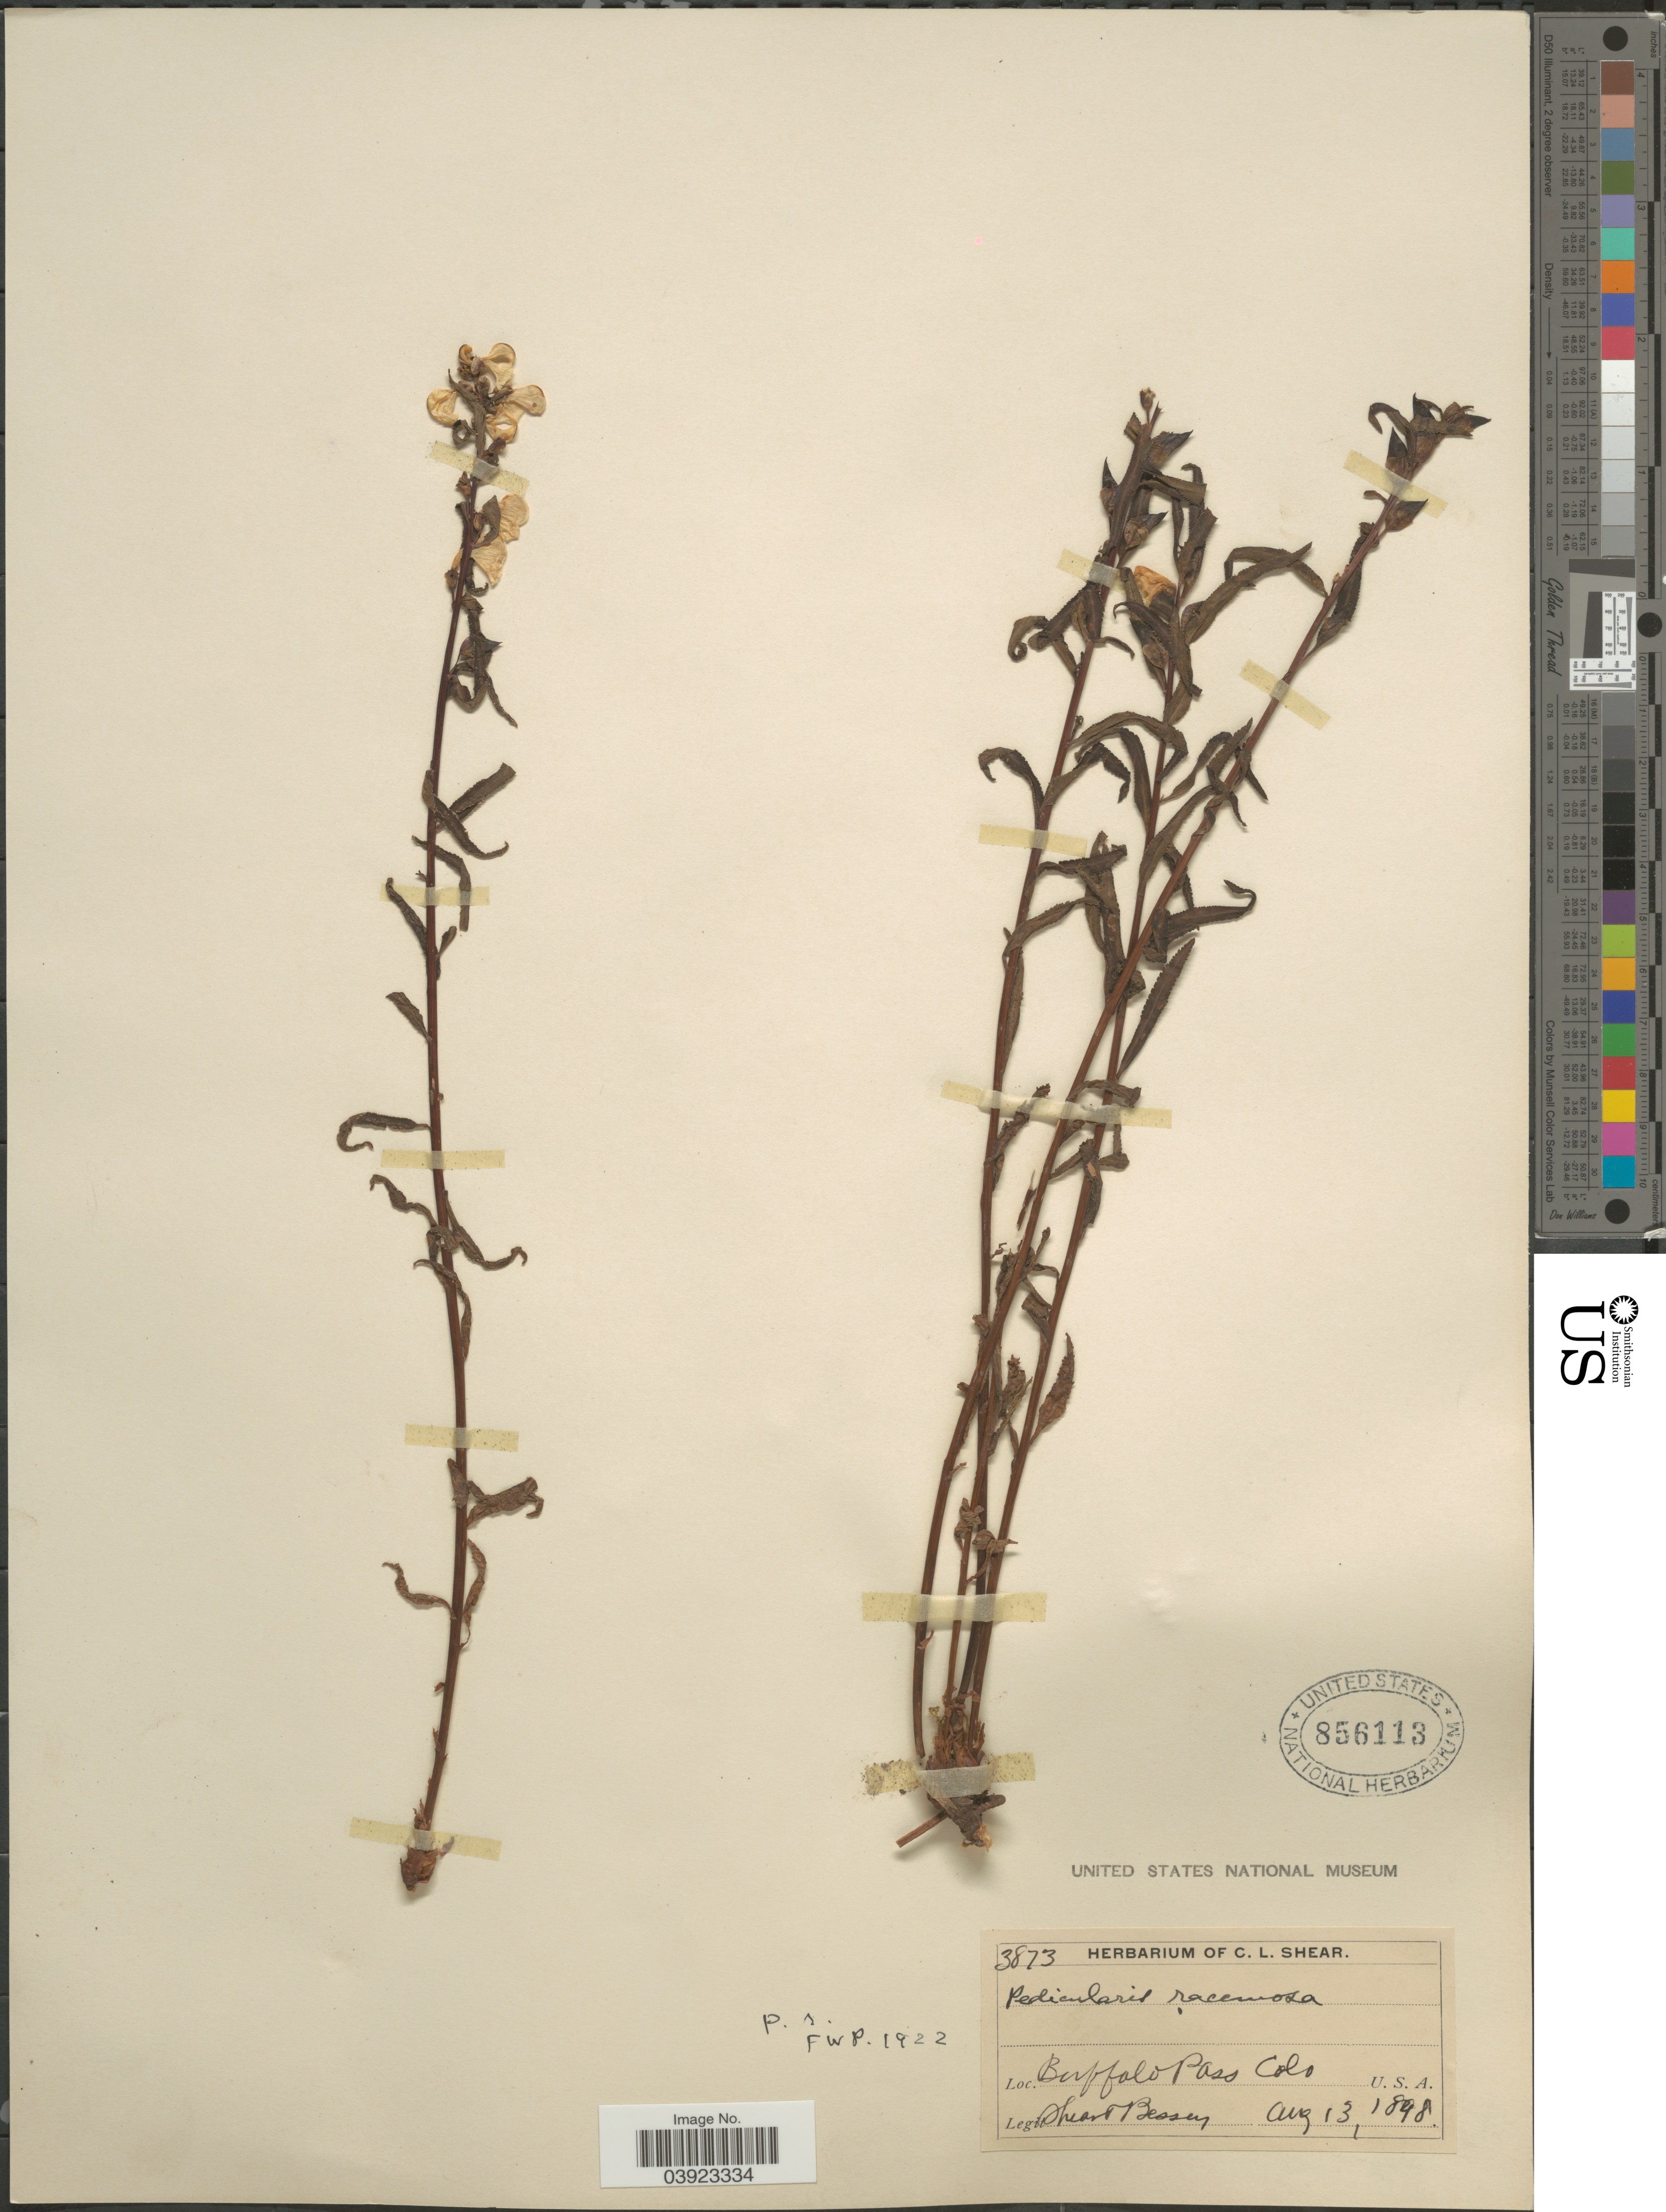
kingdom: Plantae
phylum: Tracheophyta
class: Magnoliopsida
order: Lamiales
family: Orobanchaceae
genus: Pedicularis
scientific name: Pedicularis racemosa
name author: Douglas ex Benth.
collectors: C. L. Shear & -. Bessey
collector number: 3873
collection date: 1898-08-13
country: United States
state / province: Colorado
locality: Buffalo Pass.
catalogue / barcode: US 856113